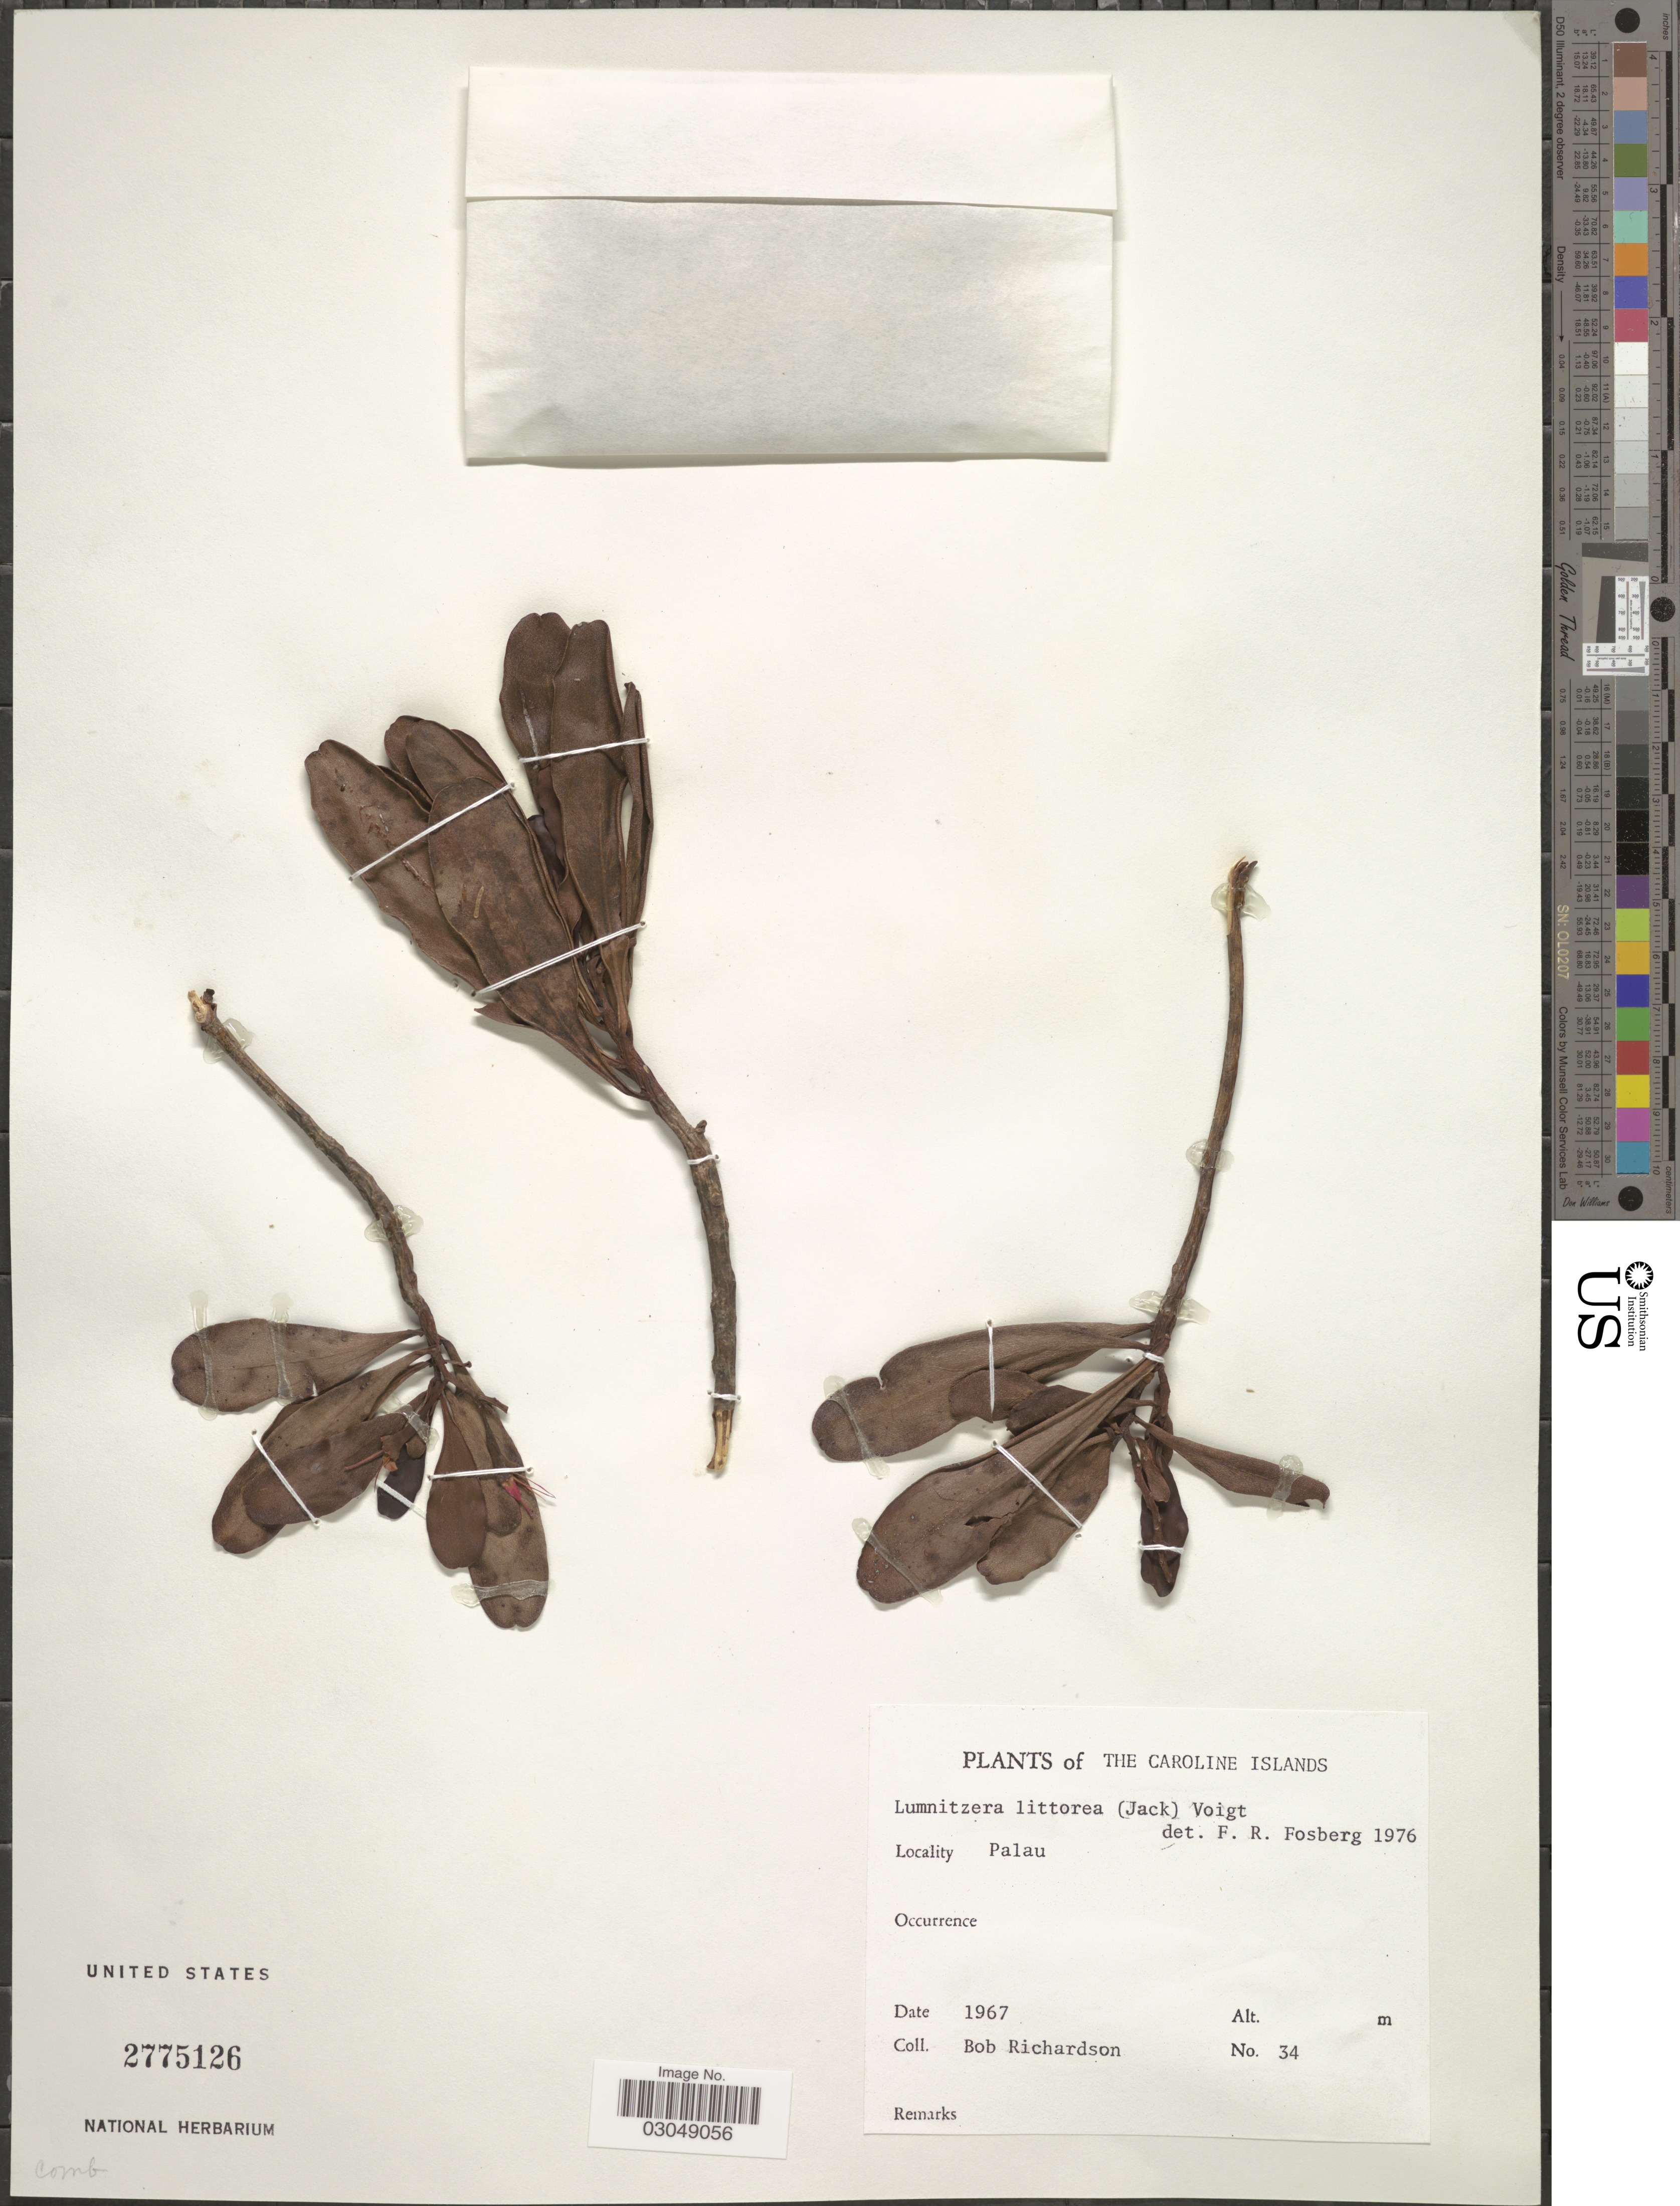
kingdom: Plantae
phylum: Tracheophyta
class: Magnoliopsida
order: Myrtales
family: Combretaceae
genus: Lumnitzera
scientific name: Lumnitzera littorea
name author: (Jack) Voight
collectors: B. Richardson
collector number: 34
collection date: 1967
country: Palau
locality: Caroline Islands. Palau.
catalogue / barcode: US 2775126